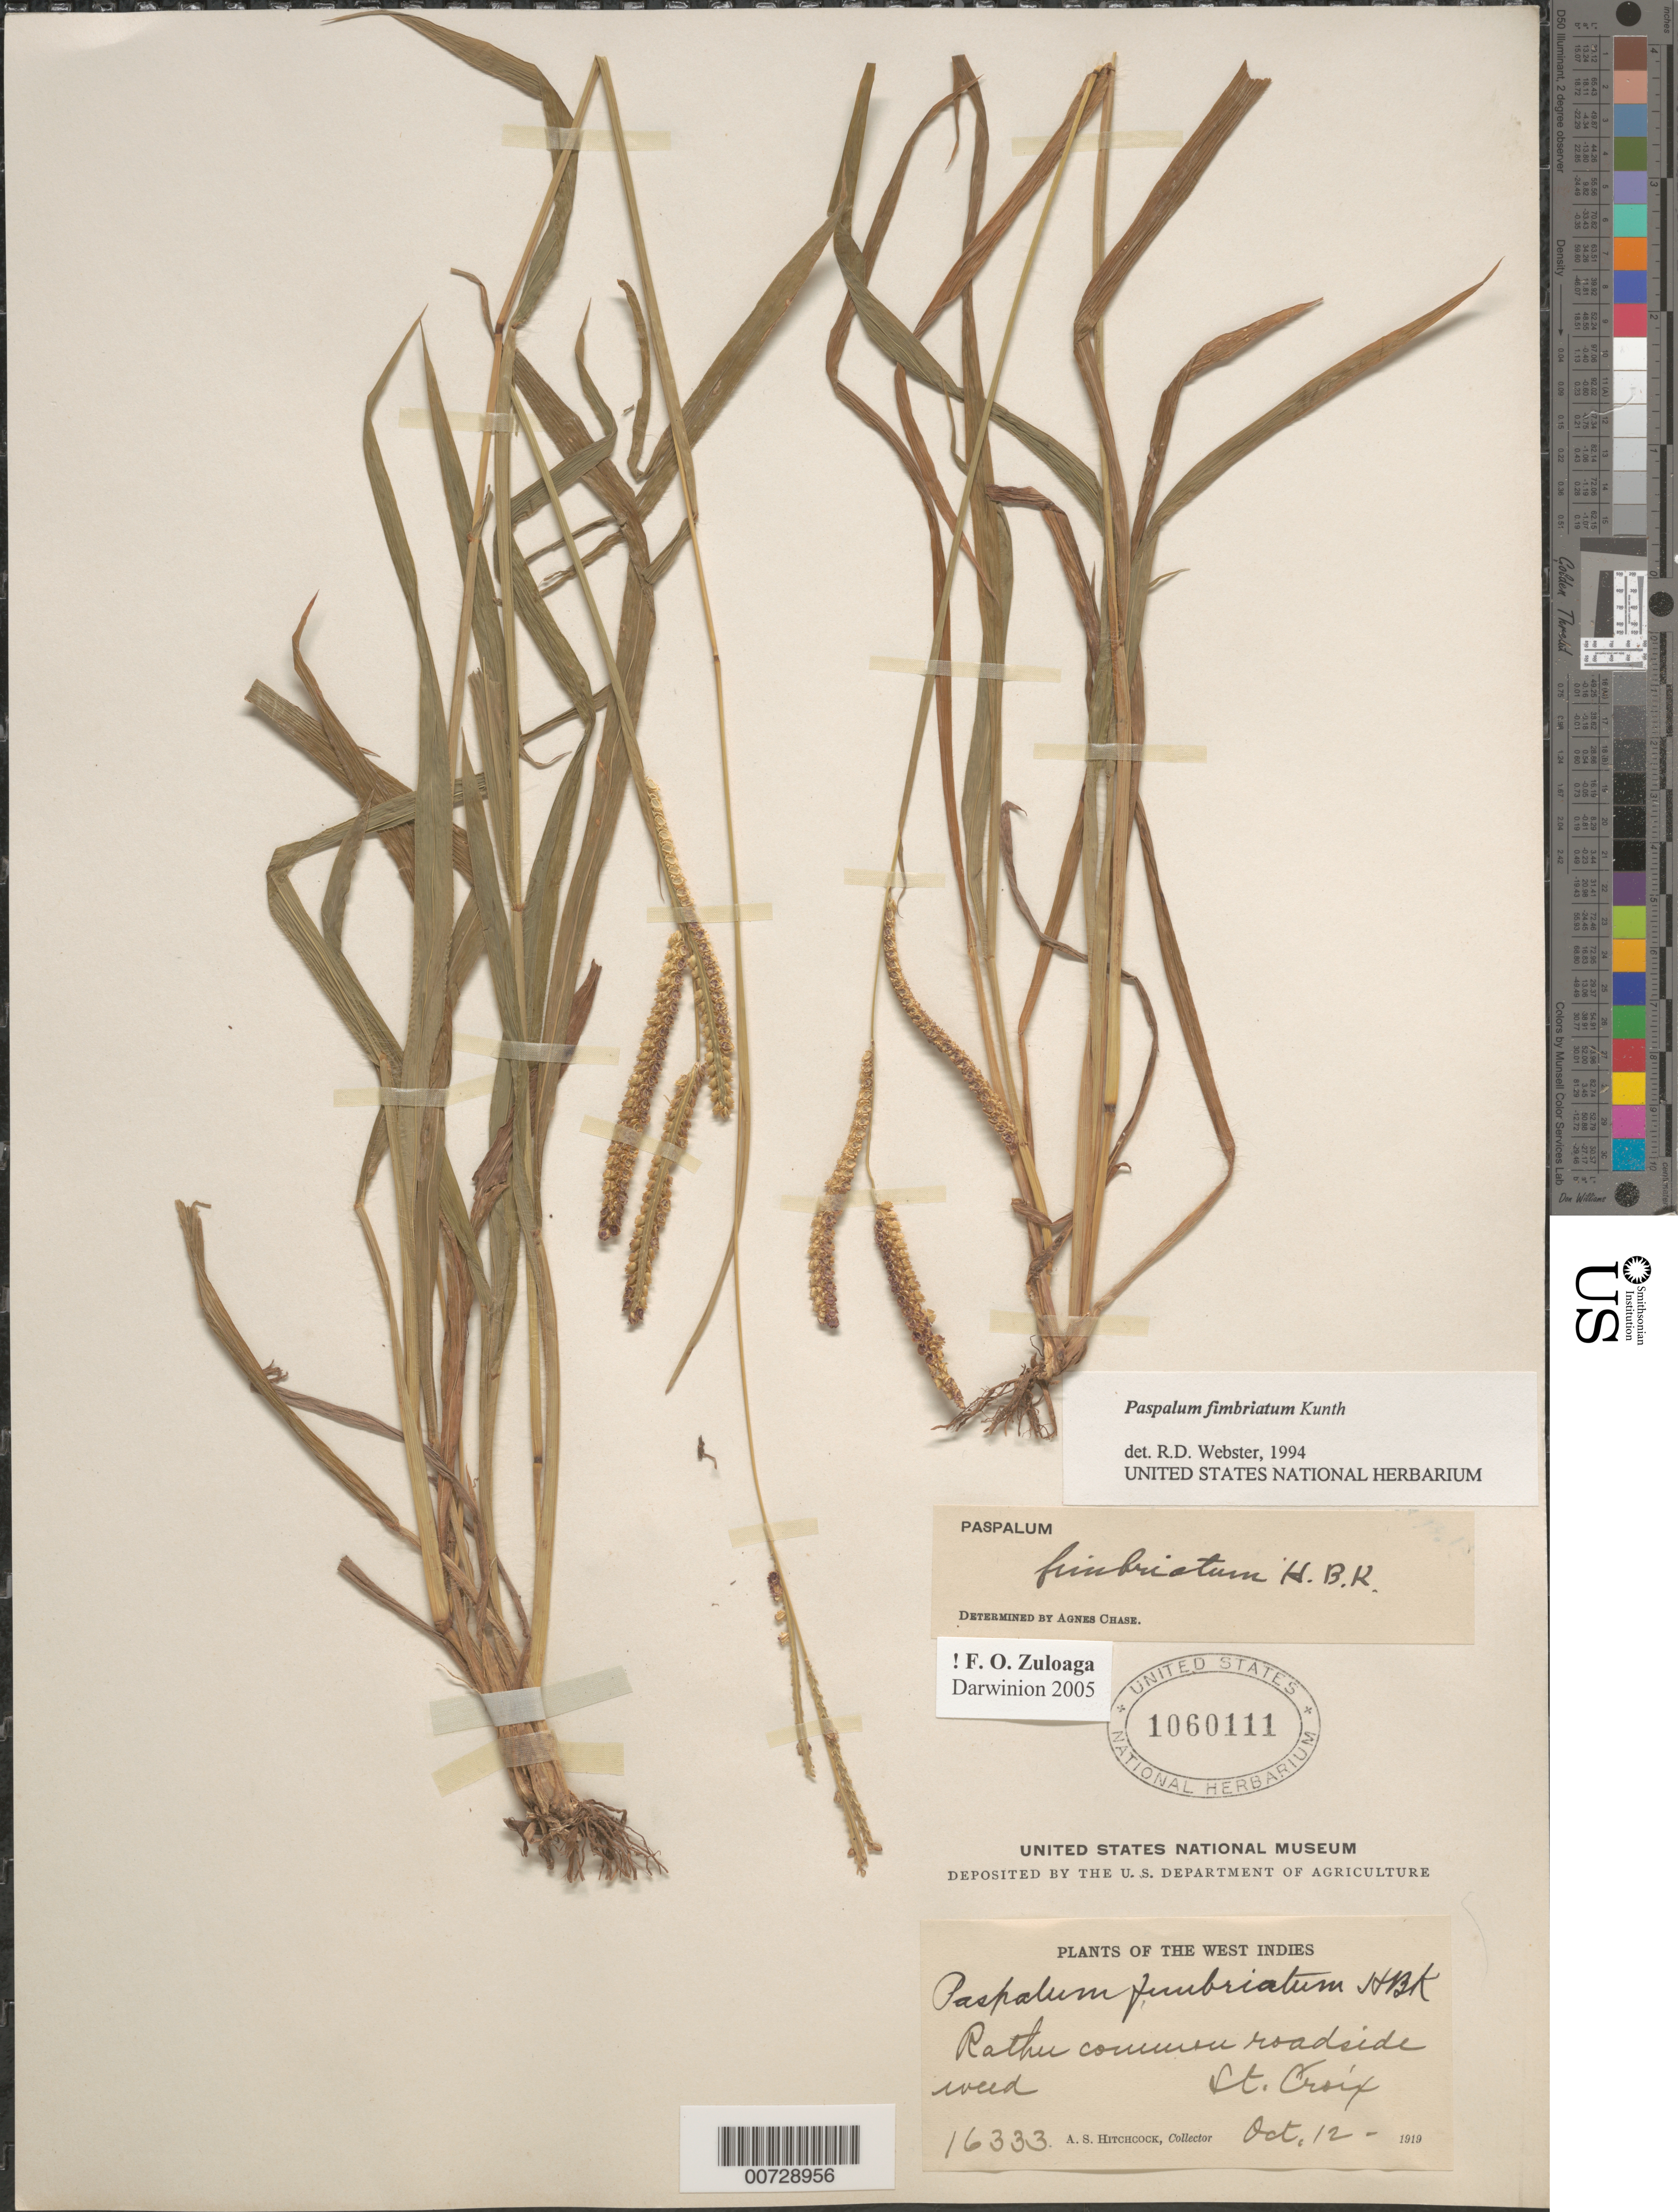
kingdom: Plantae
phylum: Tracheophyta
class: Liliopsida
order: Poales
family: Poaceae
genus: Paspalum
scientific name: Paspalum fimbriatum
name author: Kunth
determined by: Webster, Robert D.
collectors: A. S. Hitchcock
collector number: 16333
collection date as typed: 12 Oct 1919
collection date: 1919-10-12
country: U.S. Virgin Islands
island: St. Croix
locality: St. Croix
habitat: Roadside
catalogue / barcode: US 1060111